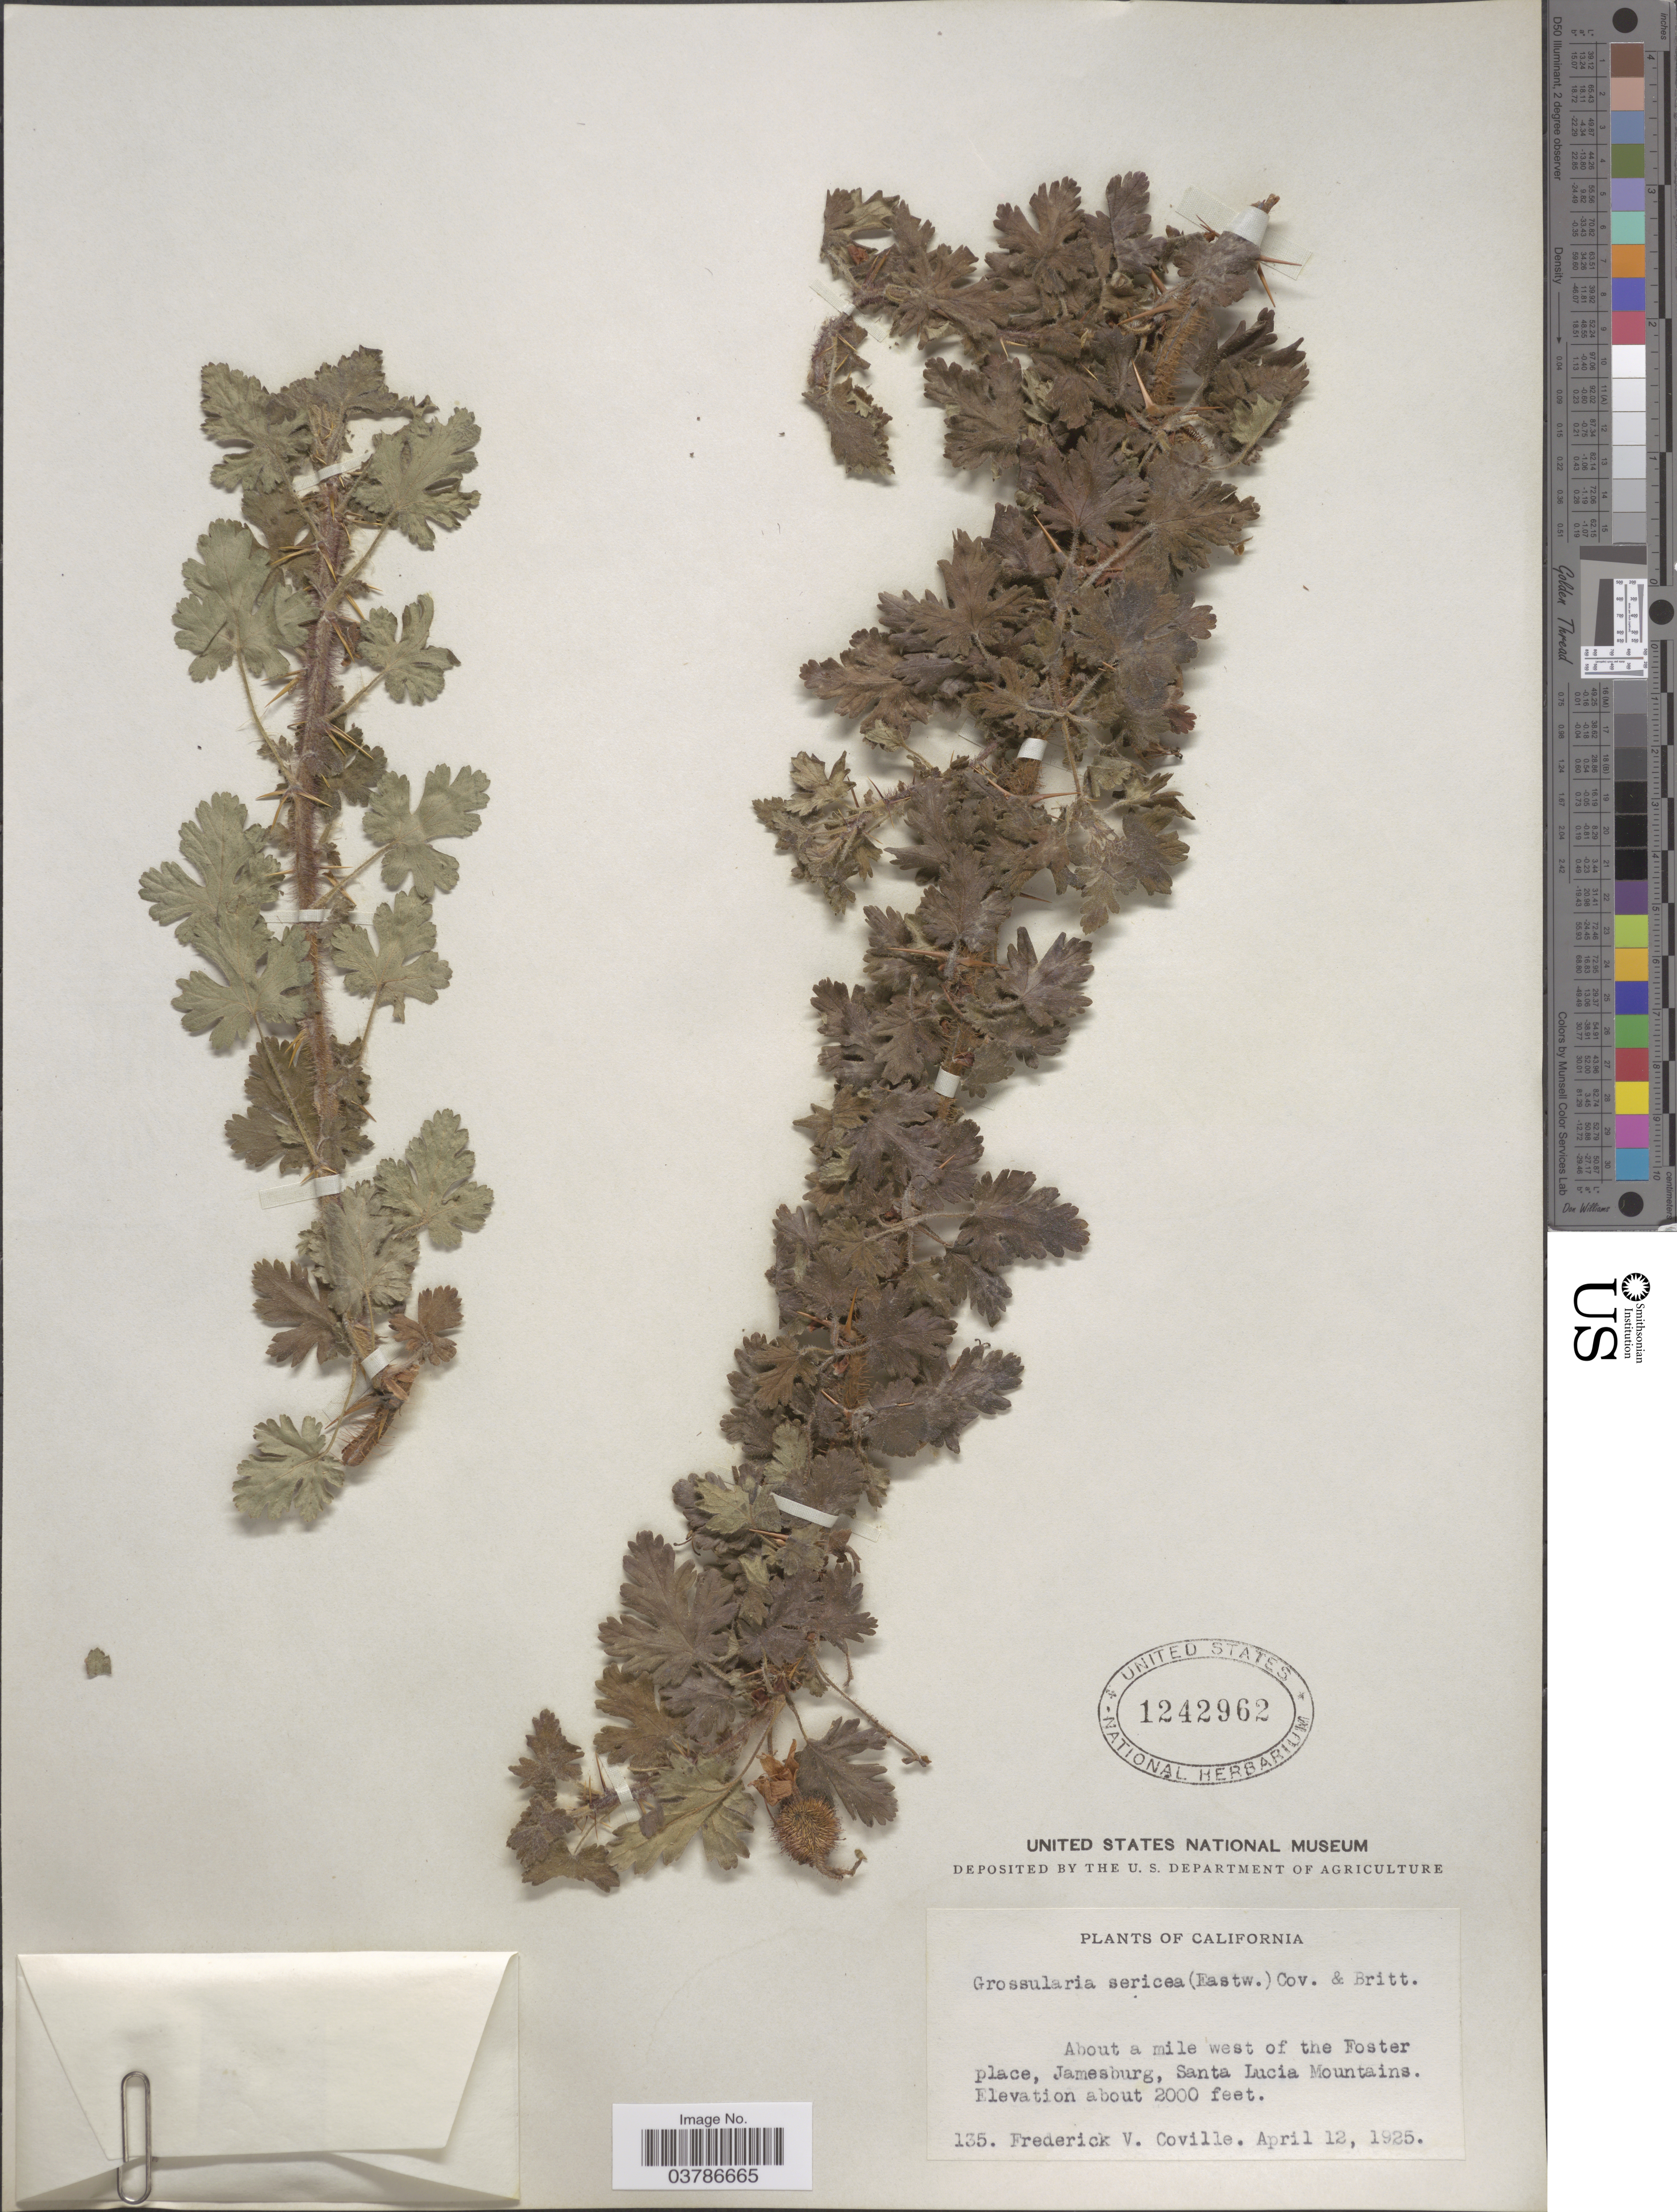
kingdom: Plantae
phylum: Tracheophyta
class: Magnoliopsida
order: Saxifragales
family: Grossulariaceae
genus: Ribes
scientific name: Ribes sericeum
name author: Eastw.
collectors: F. V. Coville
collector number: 135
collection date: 1925-04-12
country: United States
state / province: California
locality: About a mile west of the Foster place, Jamesburg, Santa Lucia Mountains.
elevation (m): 610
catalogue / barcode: US 1242962